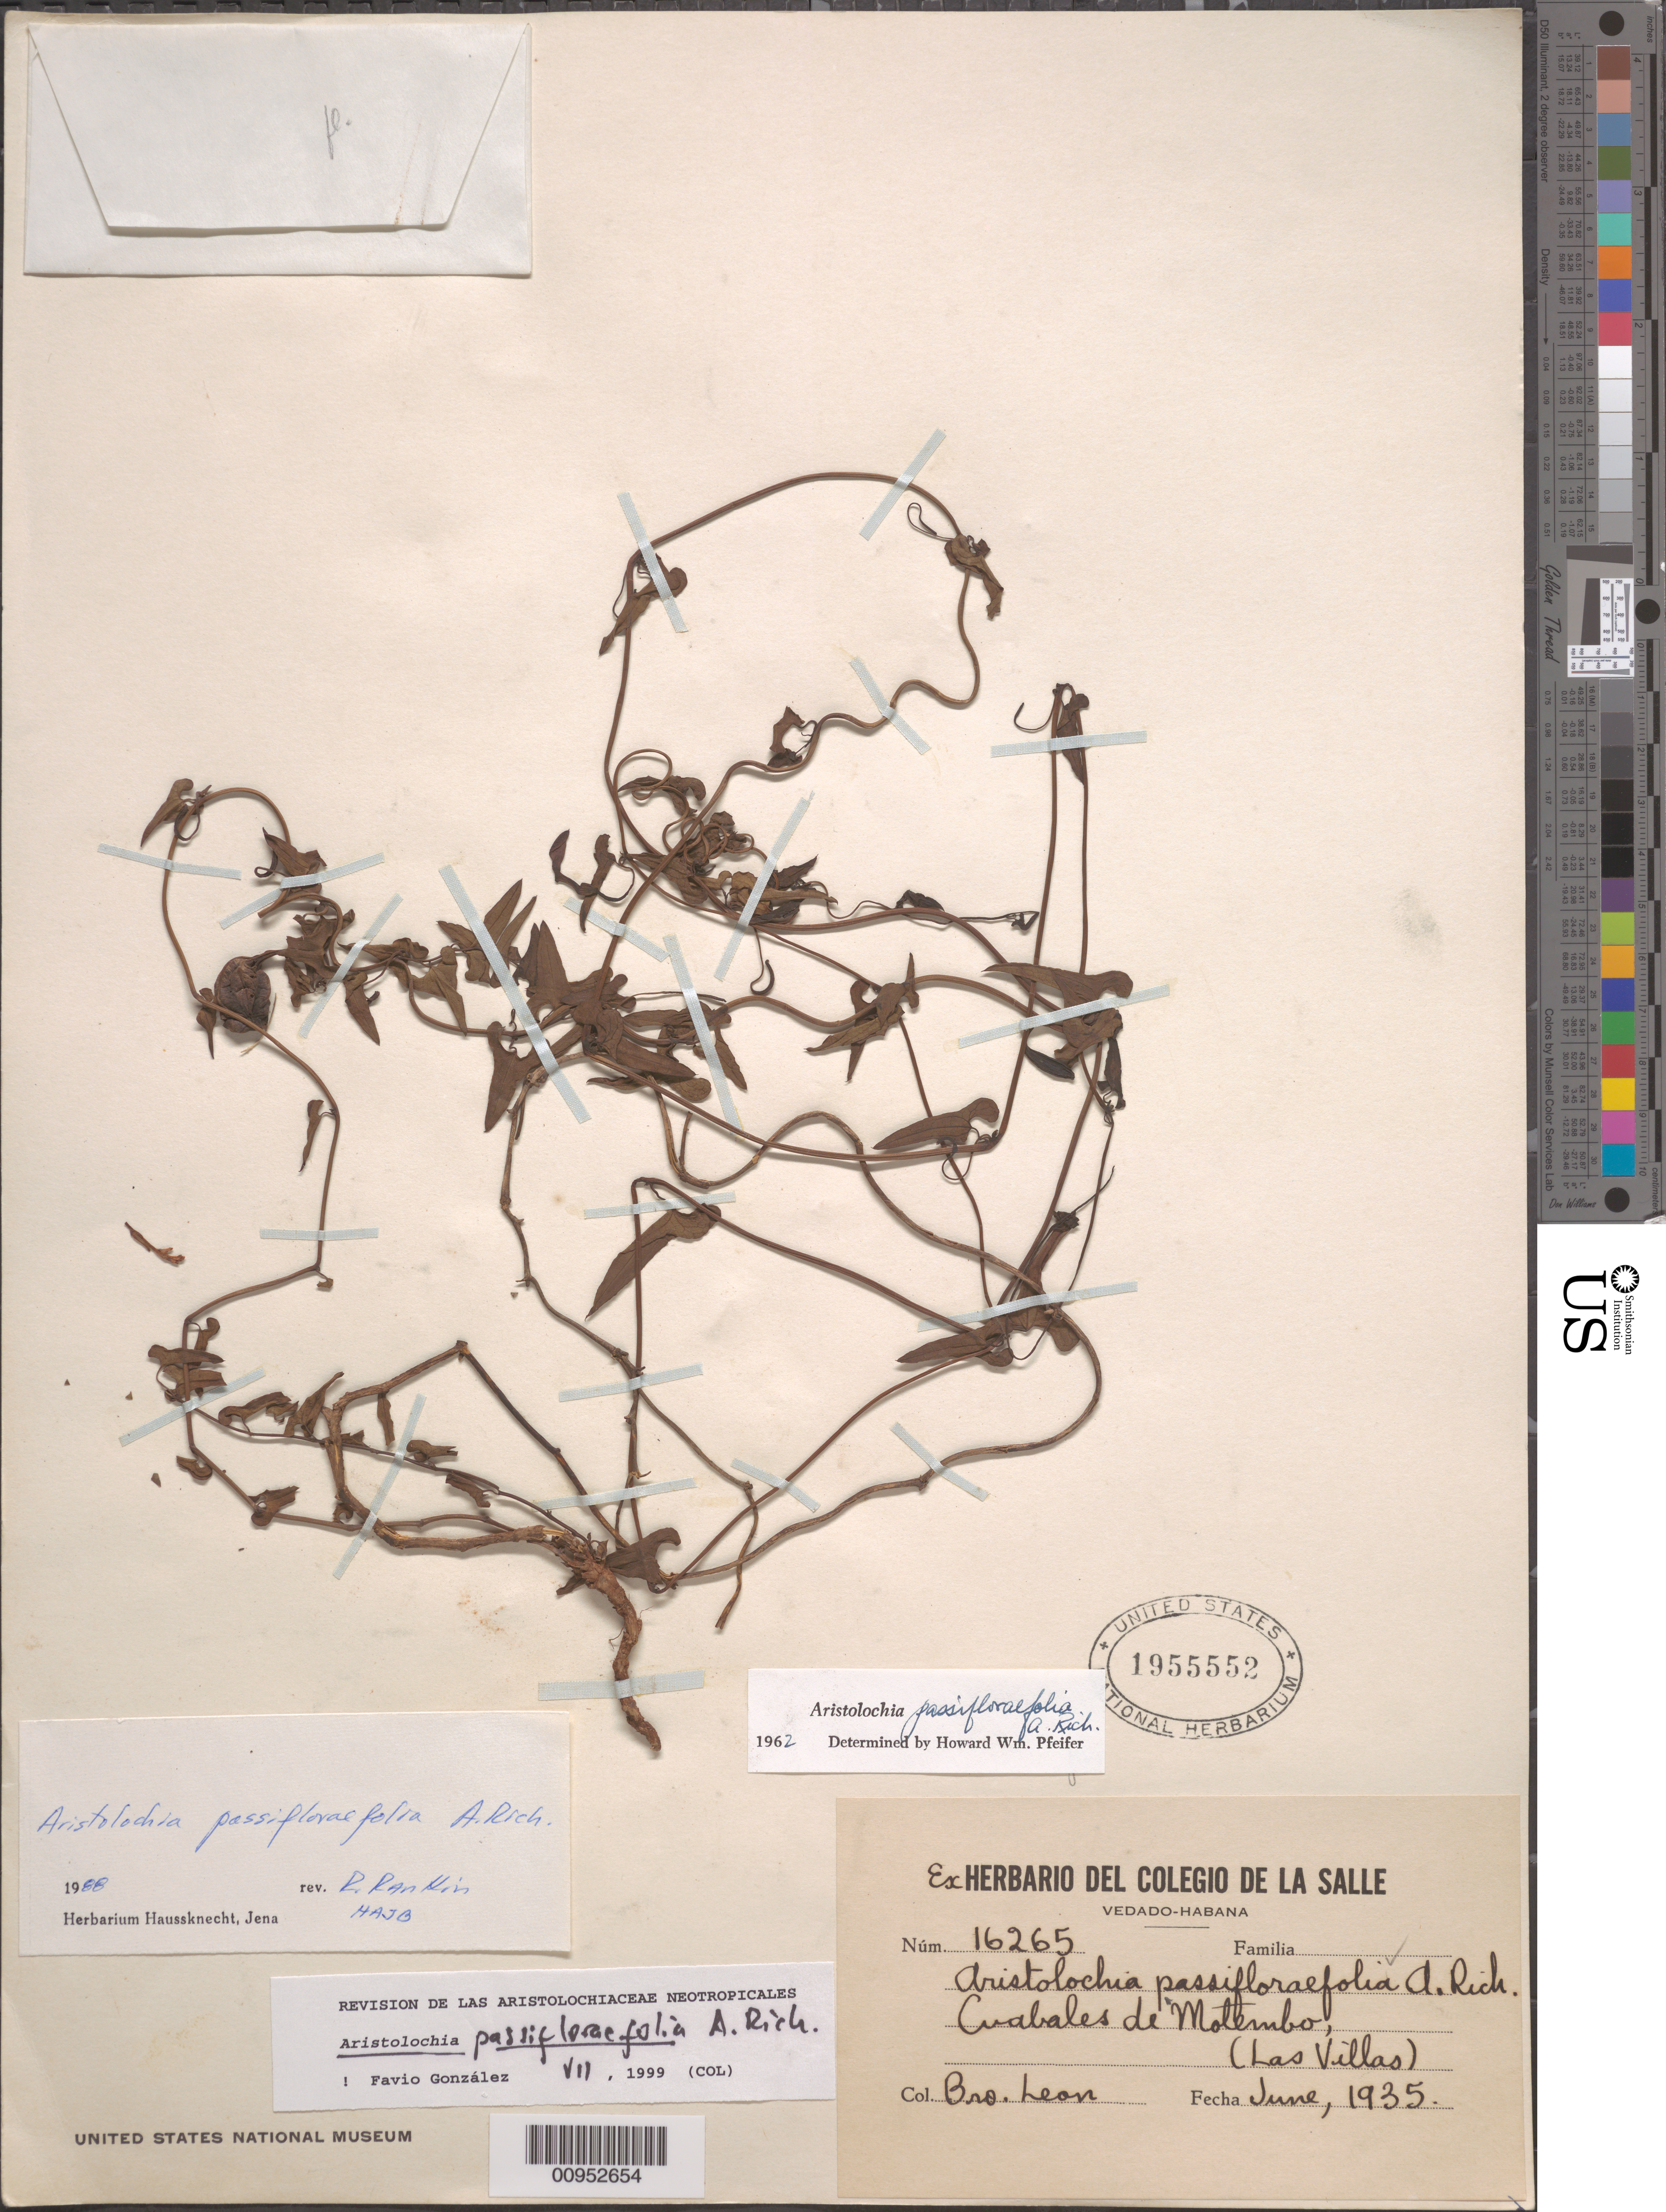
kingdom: Plantae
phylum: Tracheophyta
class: Magnoliopsida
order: Piperales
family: Aristolochiaceae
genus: Aristolochia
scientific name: Aristolochia passiflorifolia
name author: A. Rich.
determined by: Gonzalez, F.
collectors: Bro. León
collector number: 16265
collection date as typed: Jun 1935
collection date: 1935-06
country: Cuba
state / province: Las Villas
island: Cuba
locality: Cuabales de Motembo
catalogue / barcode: US 1955552